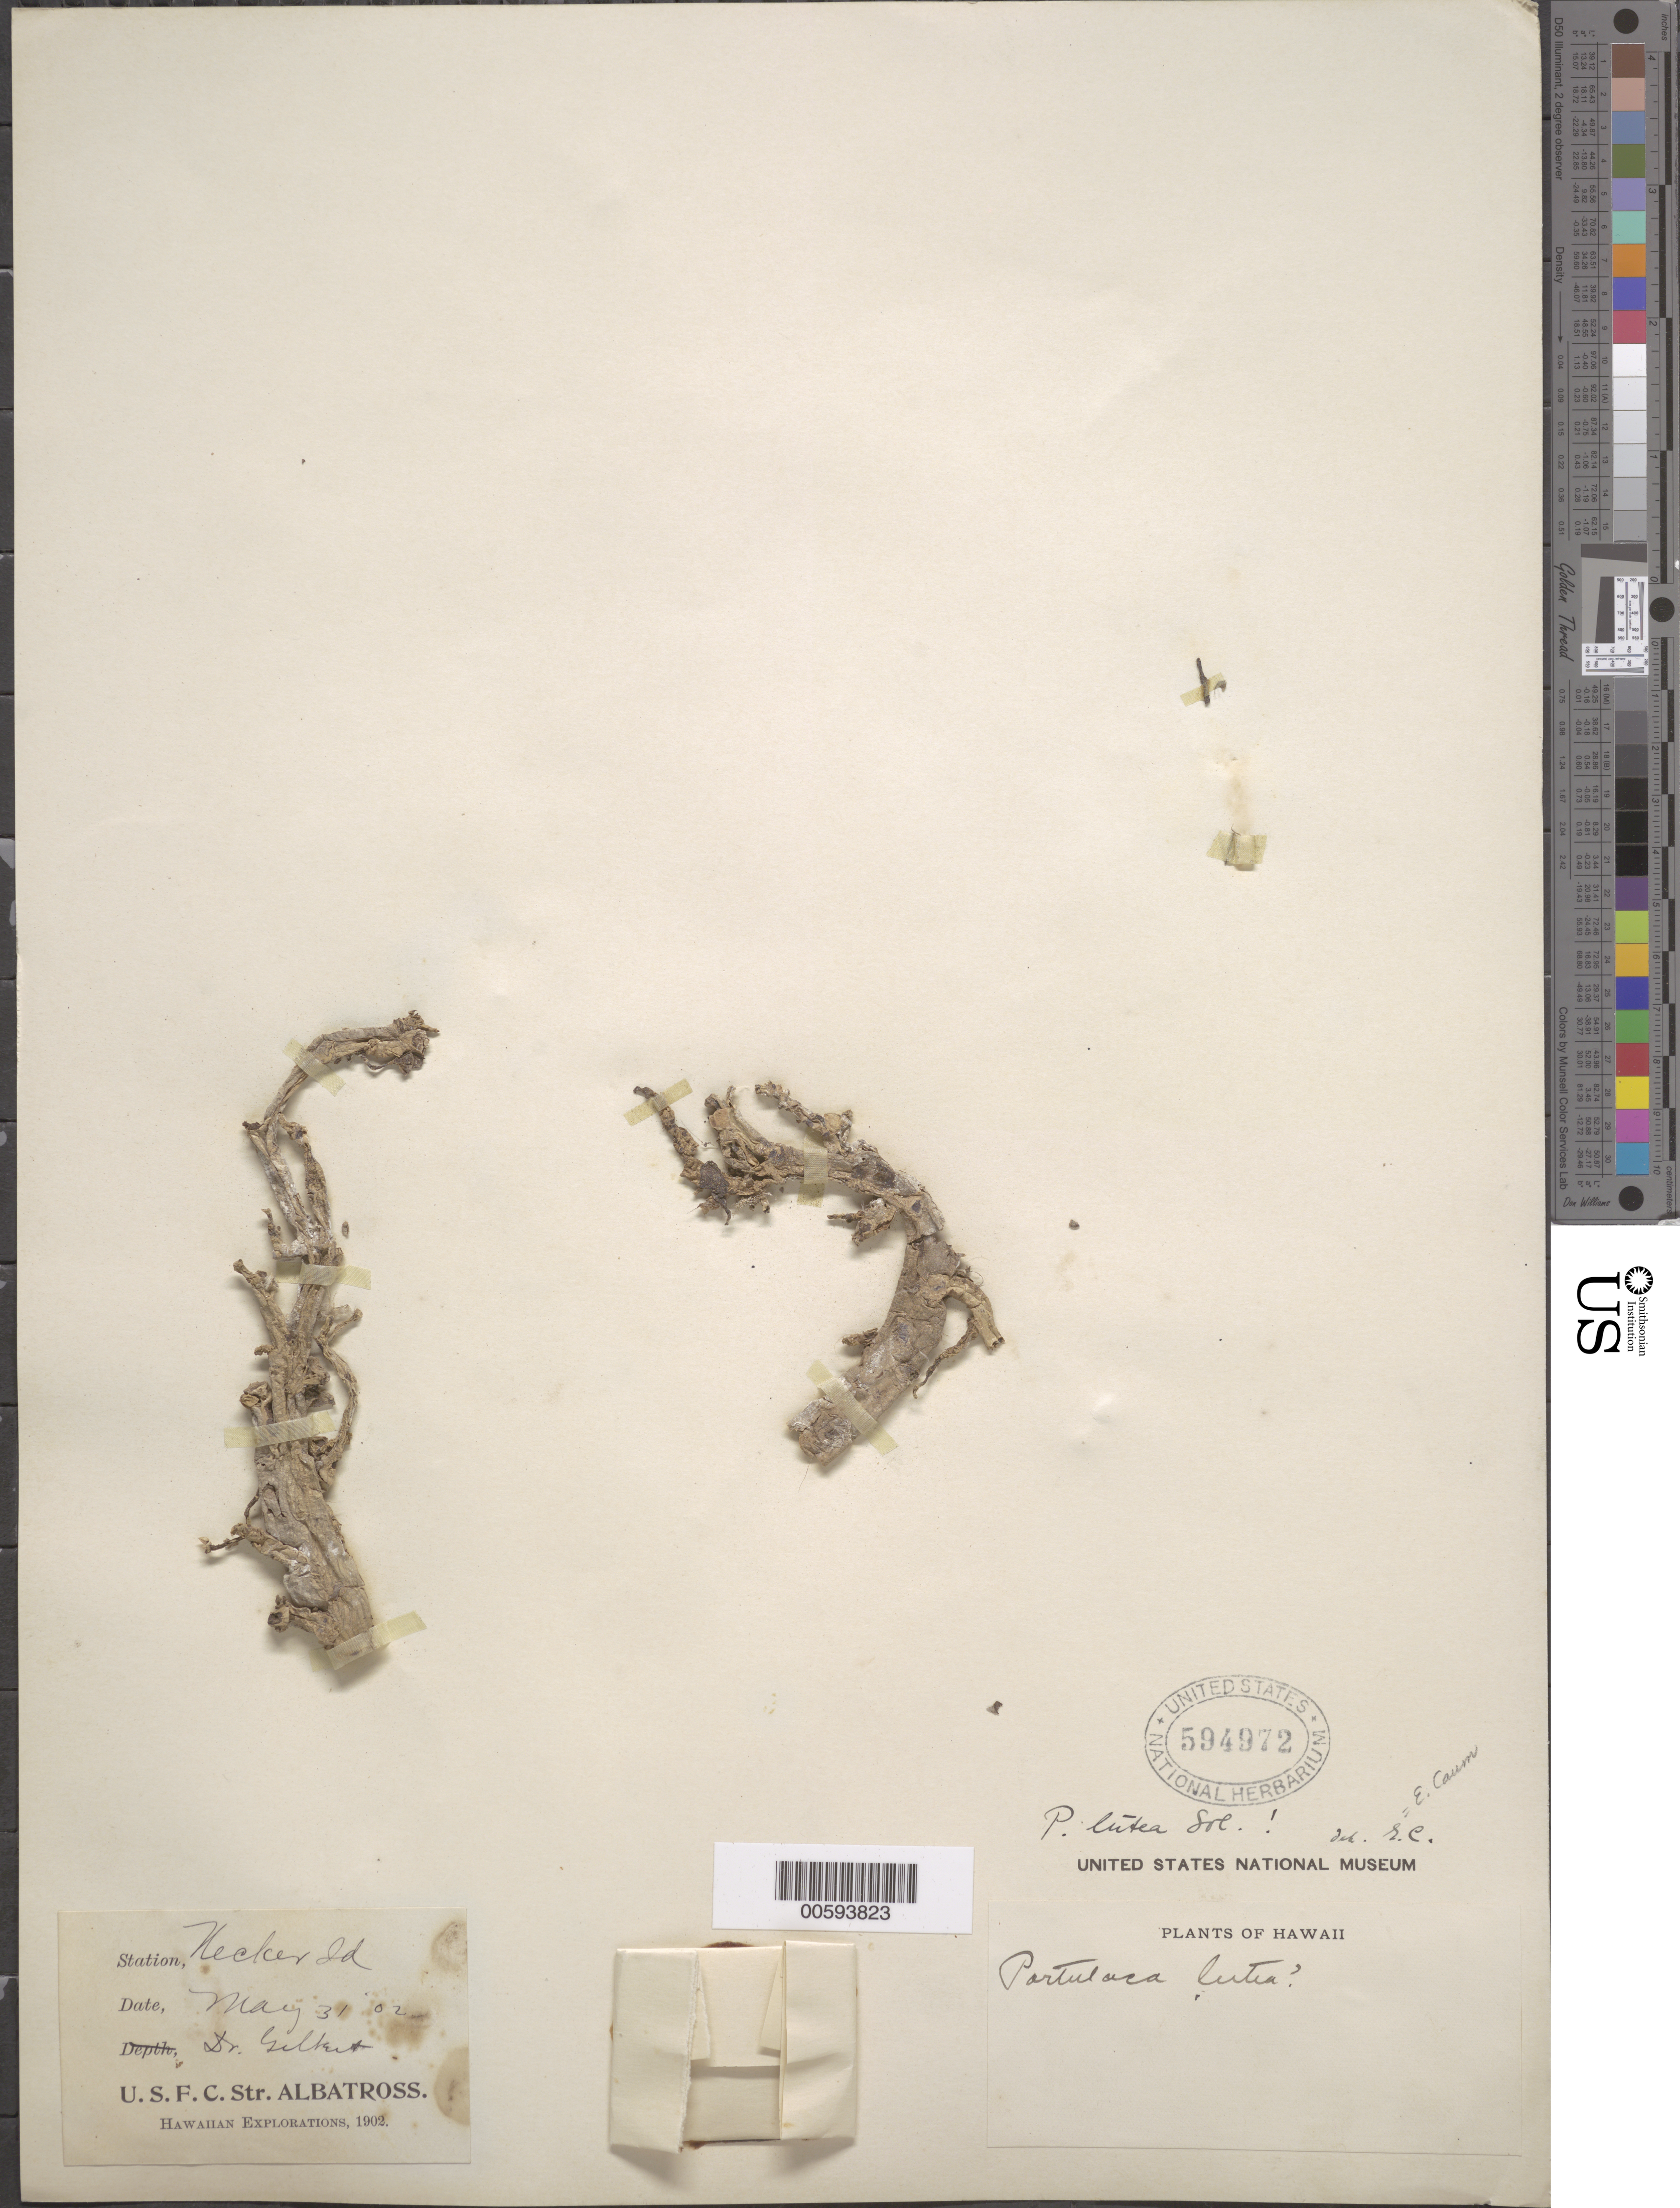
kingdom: Plantae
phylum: Tracheophyta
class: Magnoliopsida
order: Caryophyllales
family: Portulacaceae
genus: Portulaca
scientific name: Portulaca lutea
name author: Sol. ex G. Forst.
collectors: -. Gilbert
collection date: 1902-05-31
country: United States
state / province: Hawaii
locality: Station Necker Id. U.S.F.C. Str. Albatross.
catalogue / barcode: US 594972